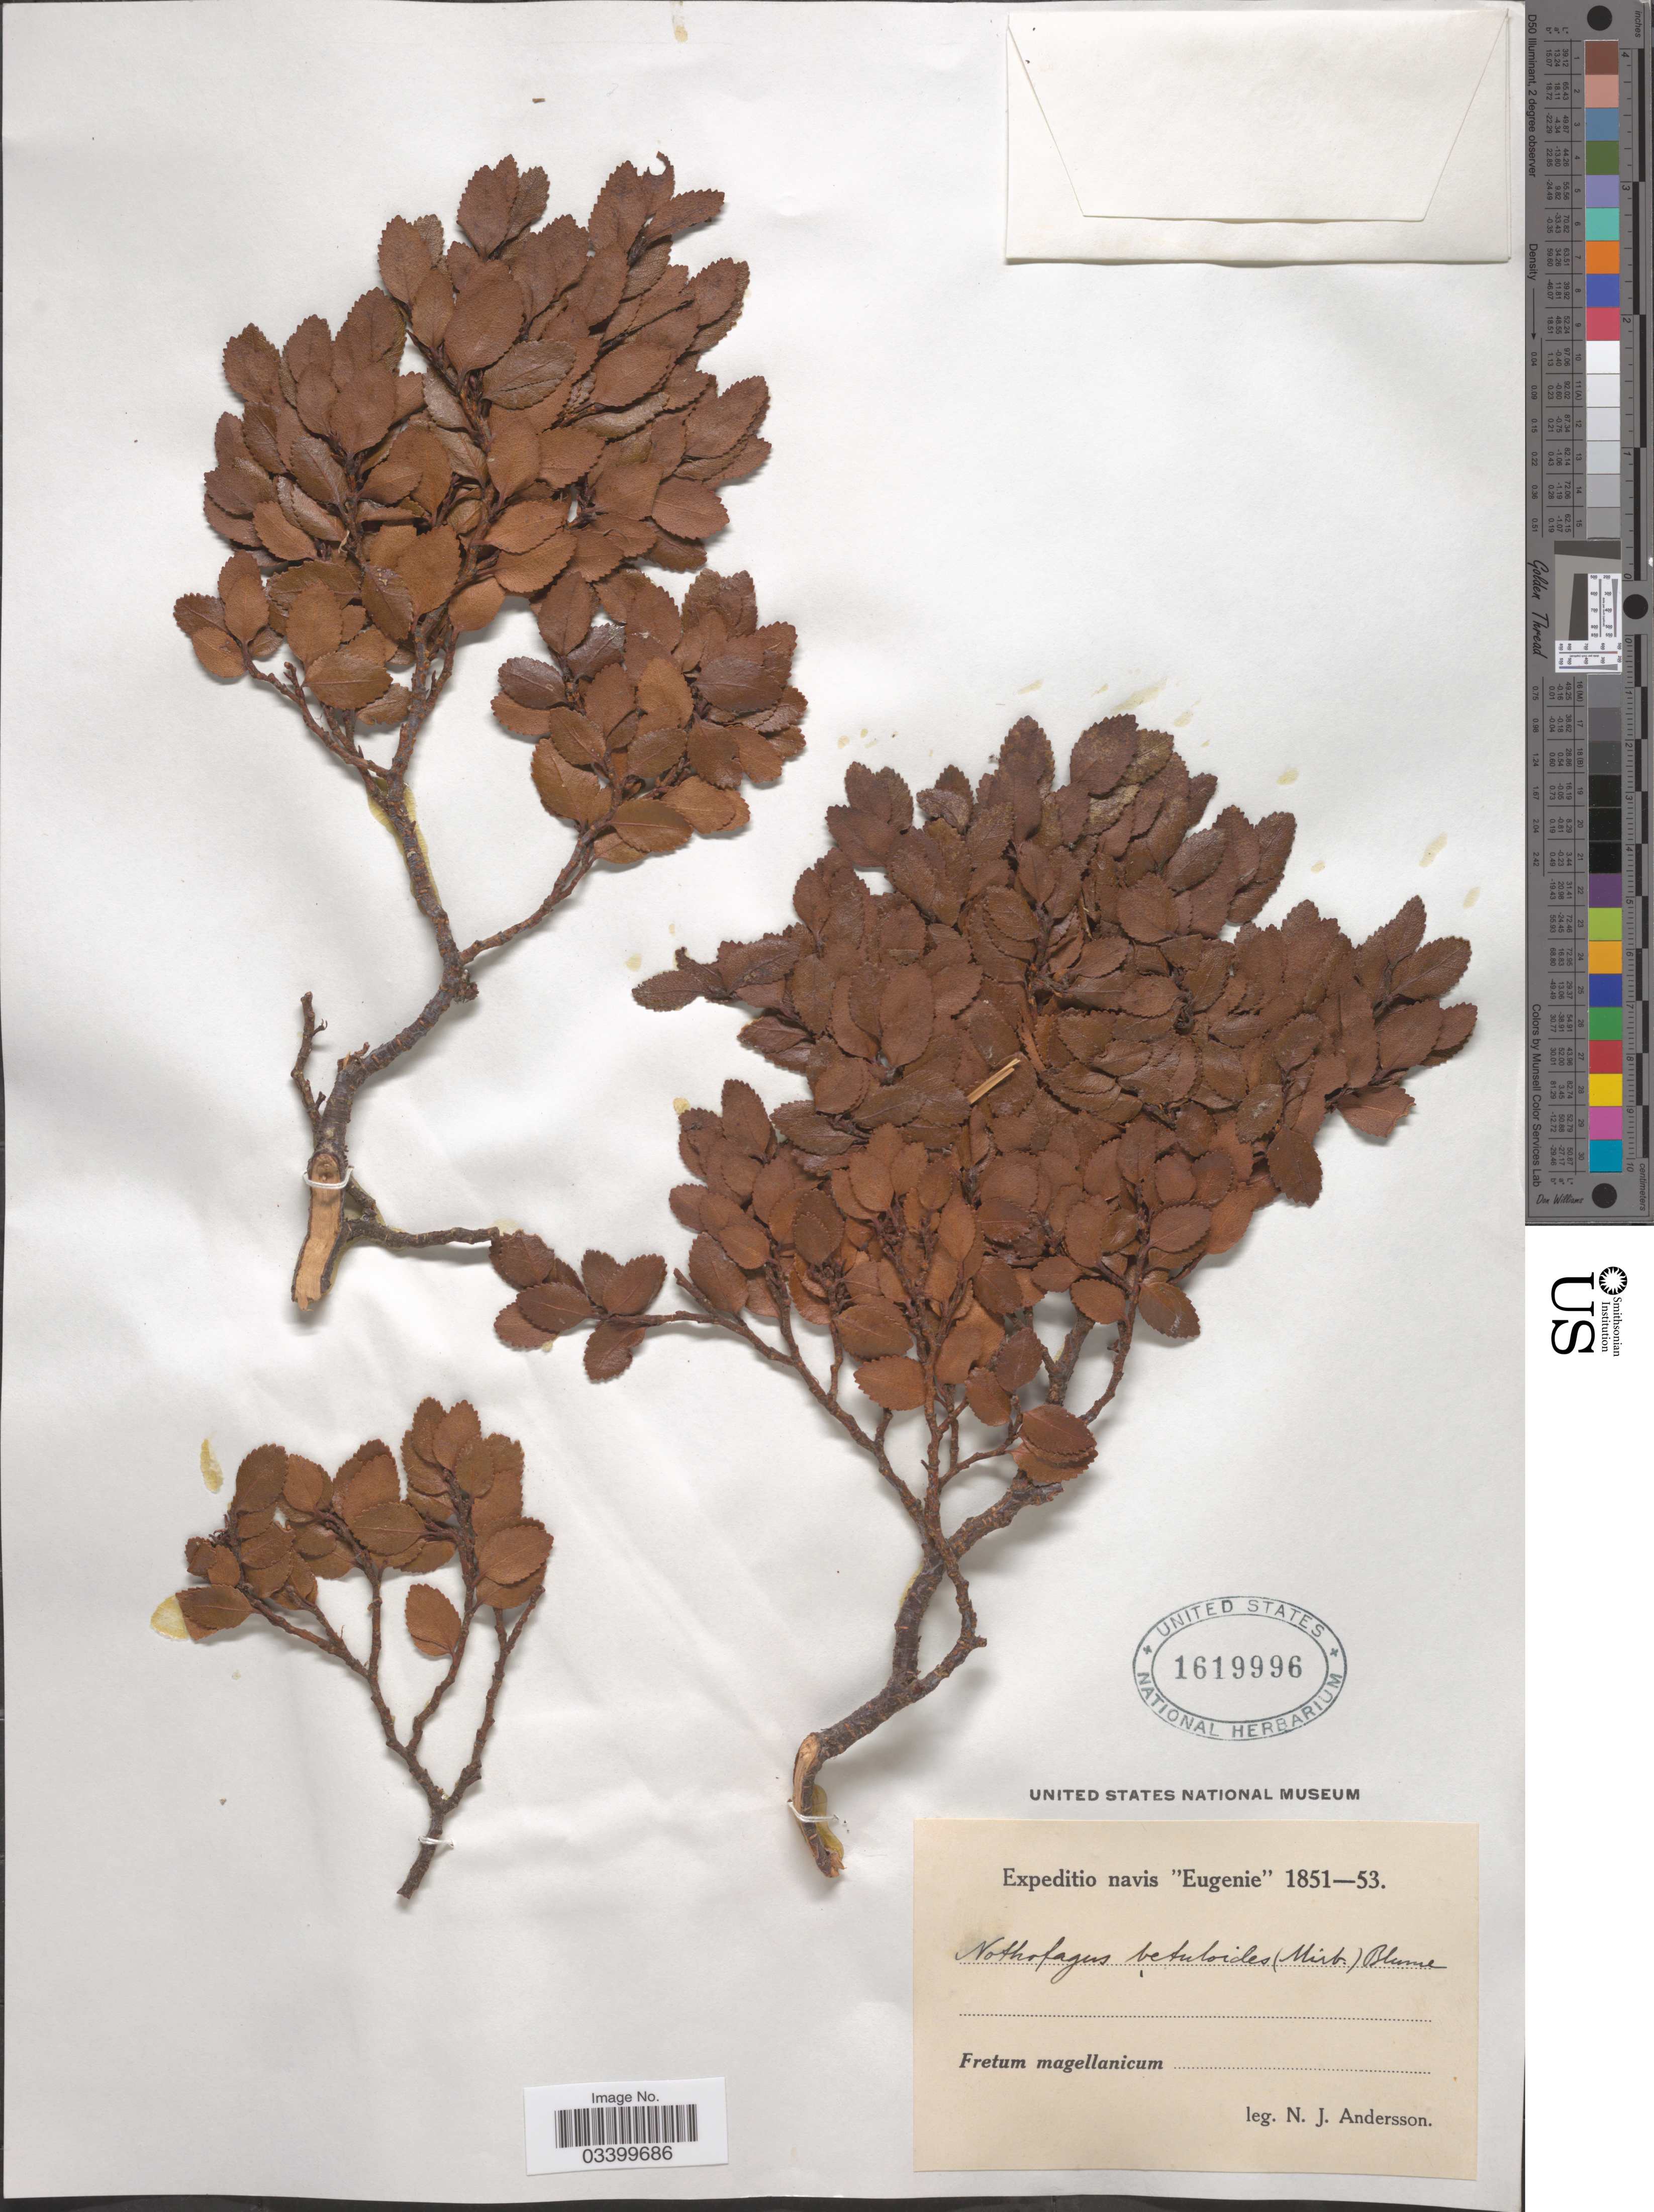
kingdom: Plantae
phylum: Tracheophyta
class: Magnoliopsida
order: Fagales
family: Nothofagaceae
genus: Nothofagus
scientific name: Nothofagus betuloides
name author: (Mirb.) Oerst.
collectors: N. J. Andersson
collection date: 1851/1853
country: Chile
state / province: Magallanes y de la Antártica Chilena (XII)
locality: Eugenie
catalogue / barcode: US 1619996